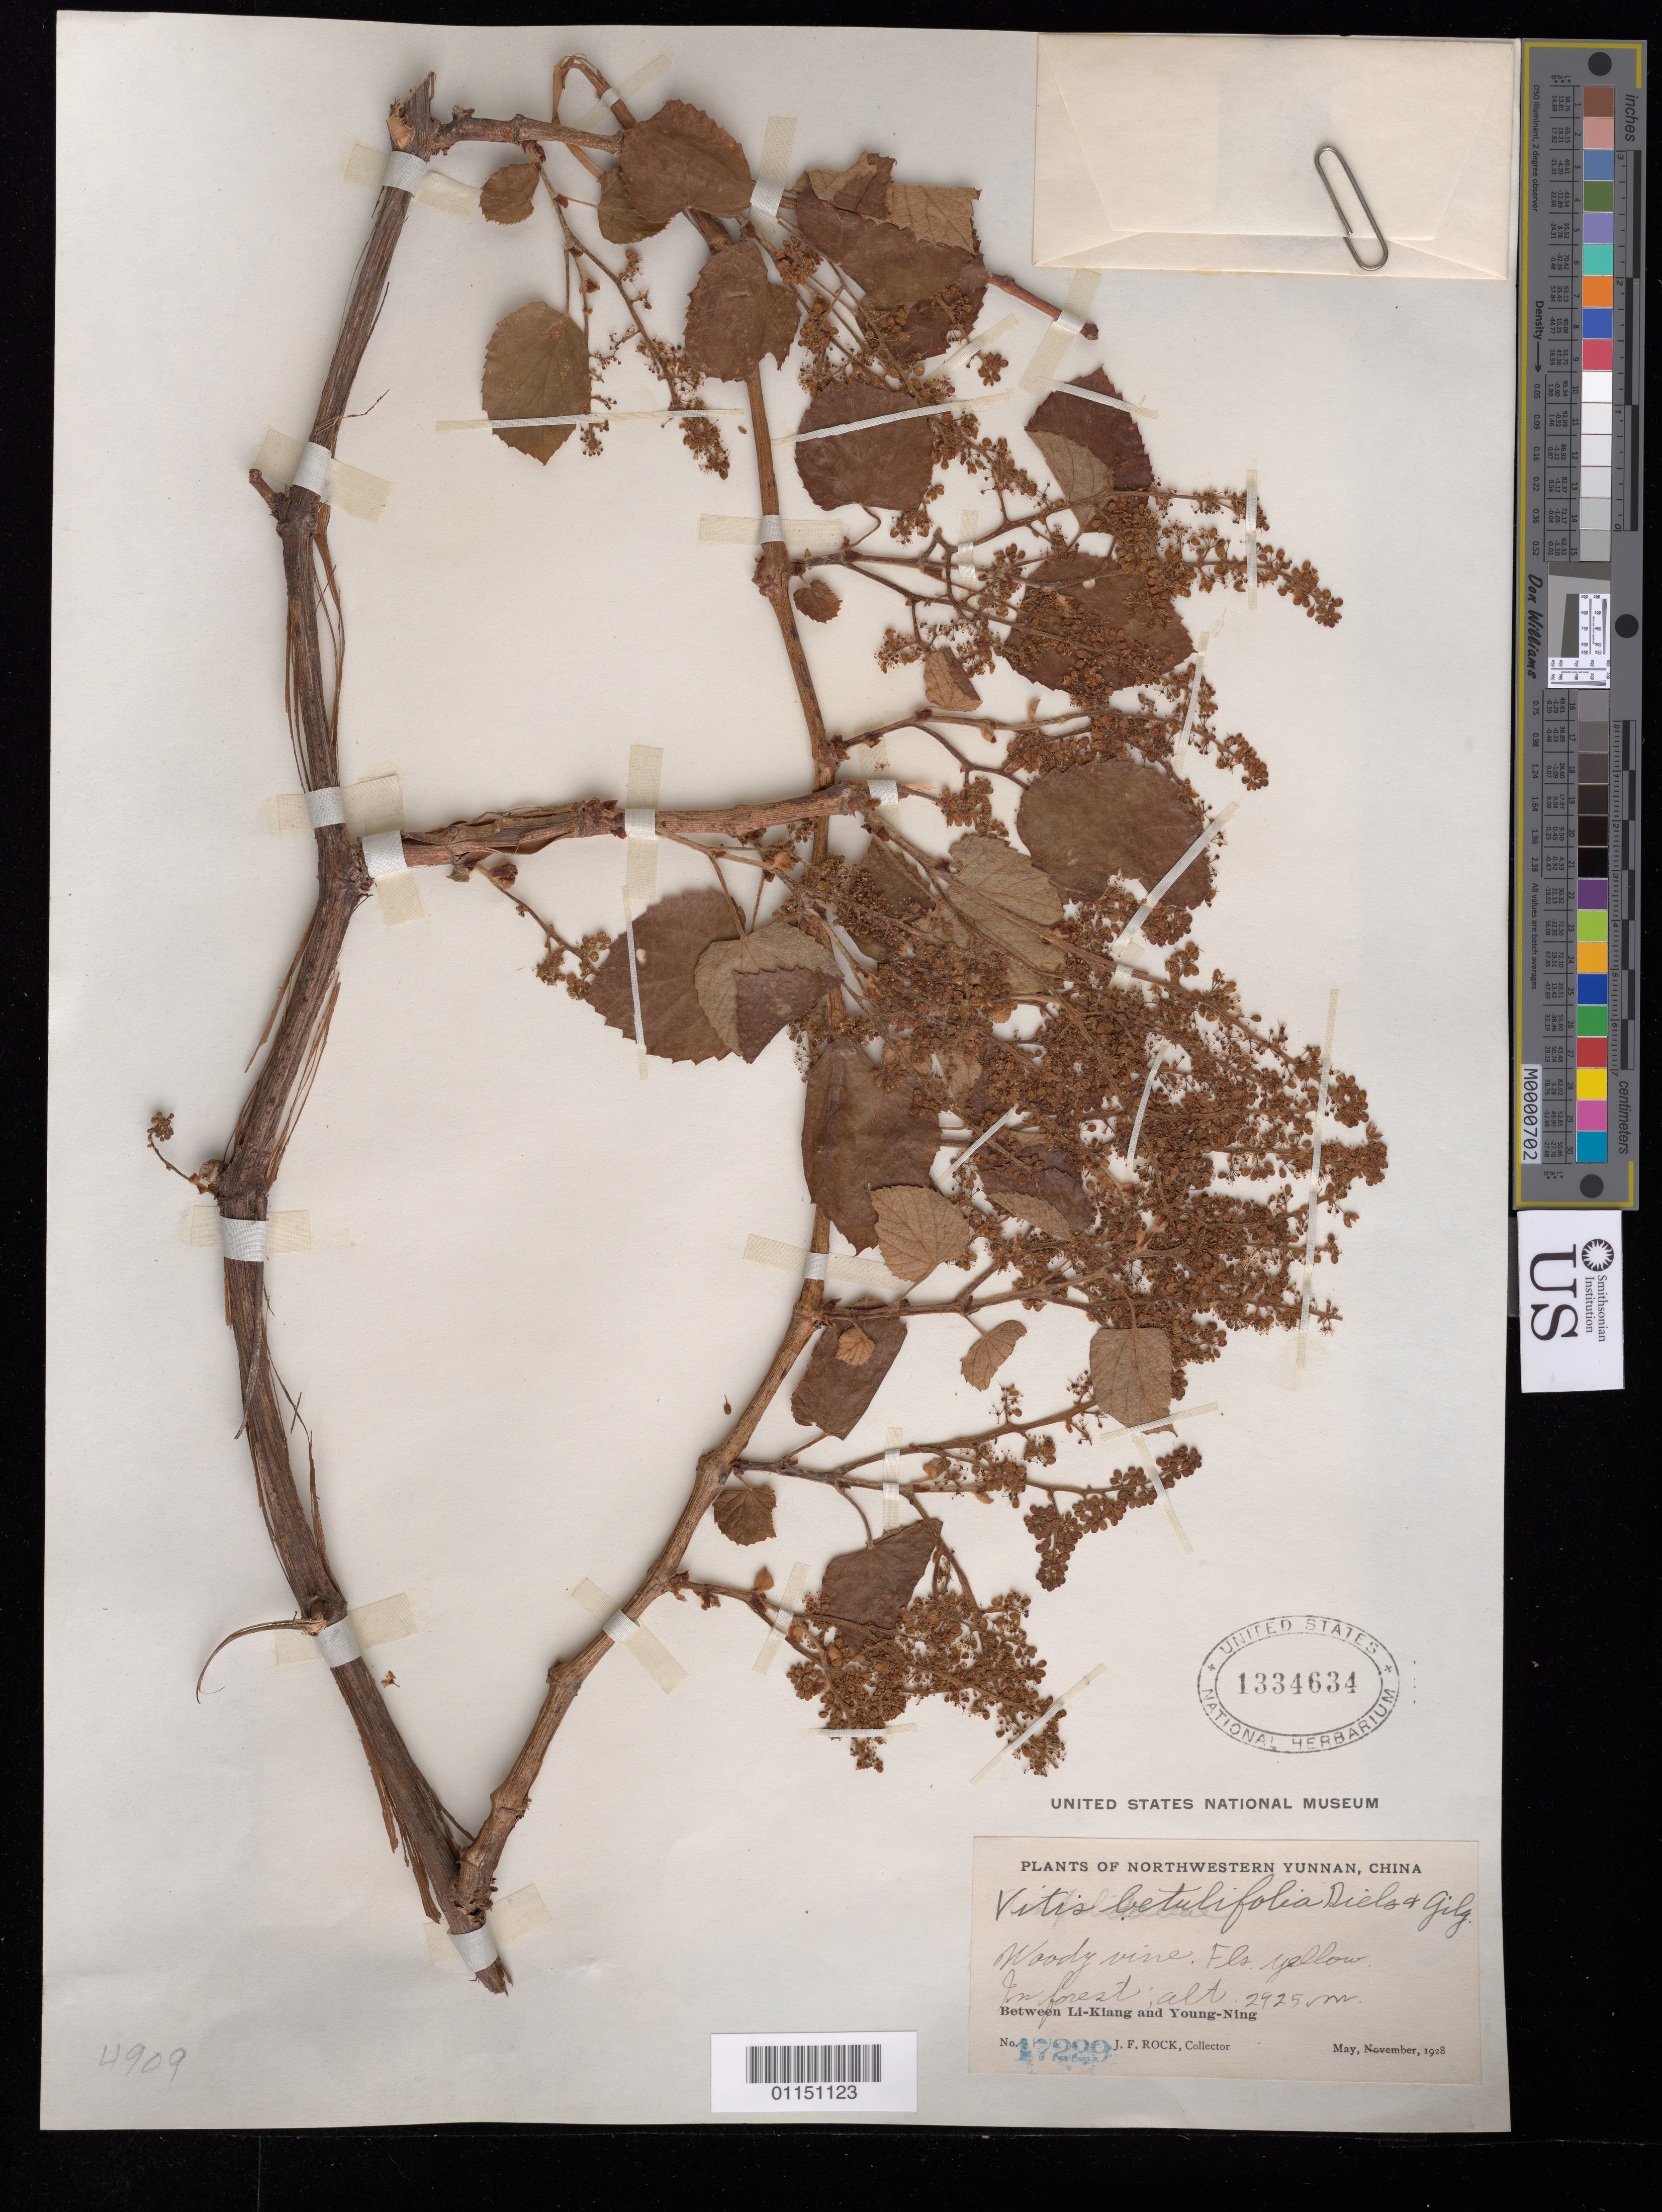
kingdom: Plantae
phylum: Tracheophyta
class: Magnoliopsida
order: Vitales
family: Vitaceae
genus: Vitis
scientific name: Vitis betulifolia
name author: Diels & Gilg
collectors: J. F. Rock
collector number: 17229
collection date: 1928-05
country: China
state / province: Yunnan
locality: Between Li-Kiang and Young-Ning.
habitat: Woody vine.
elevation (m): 2925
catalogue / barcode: US 1334634